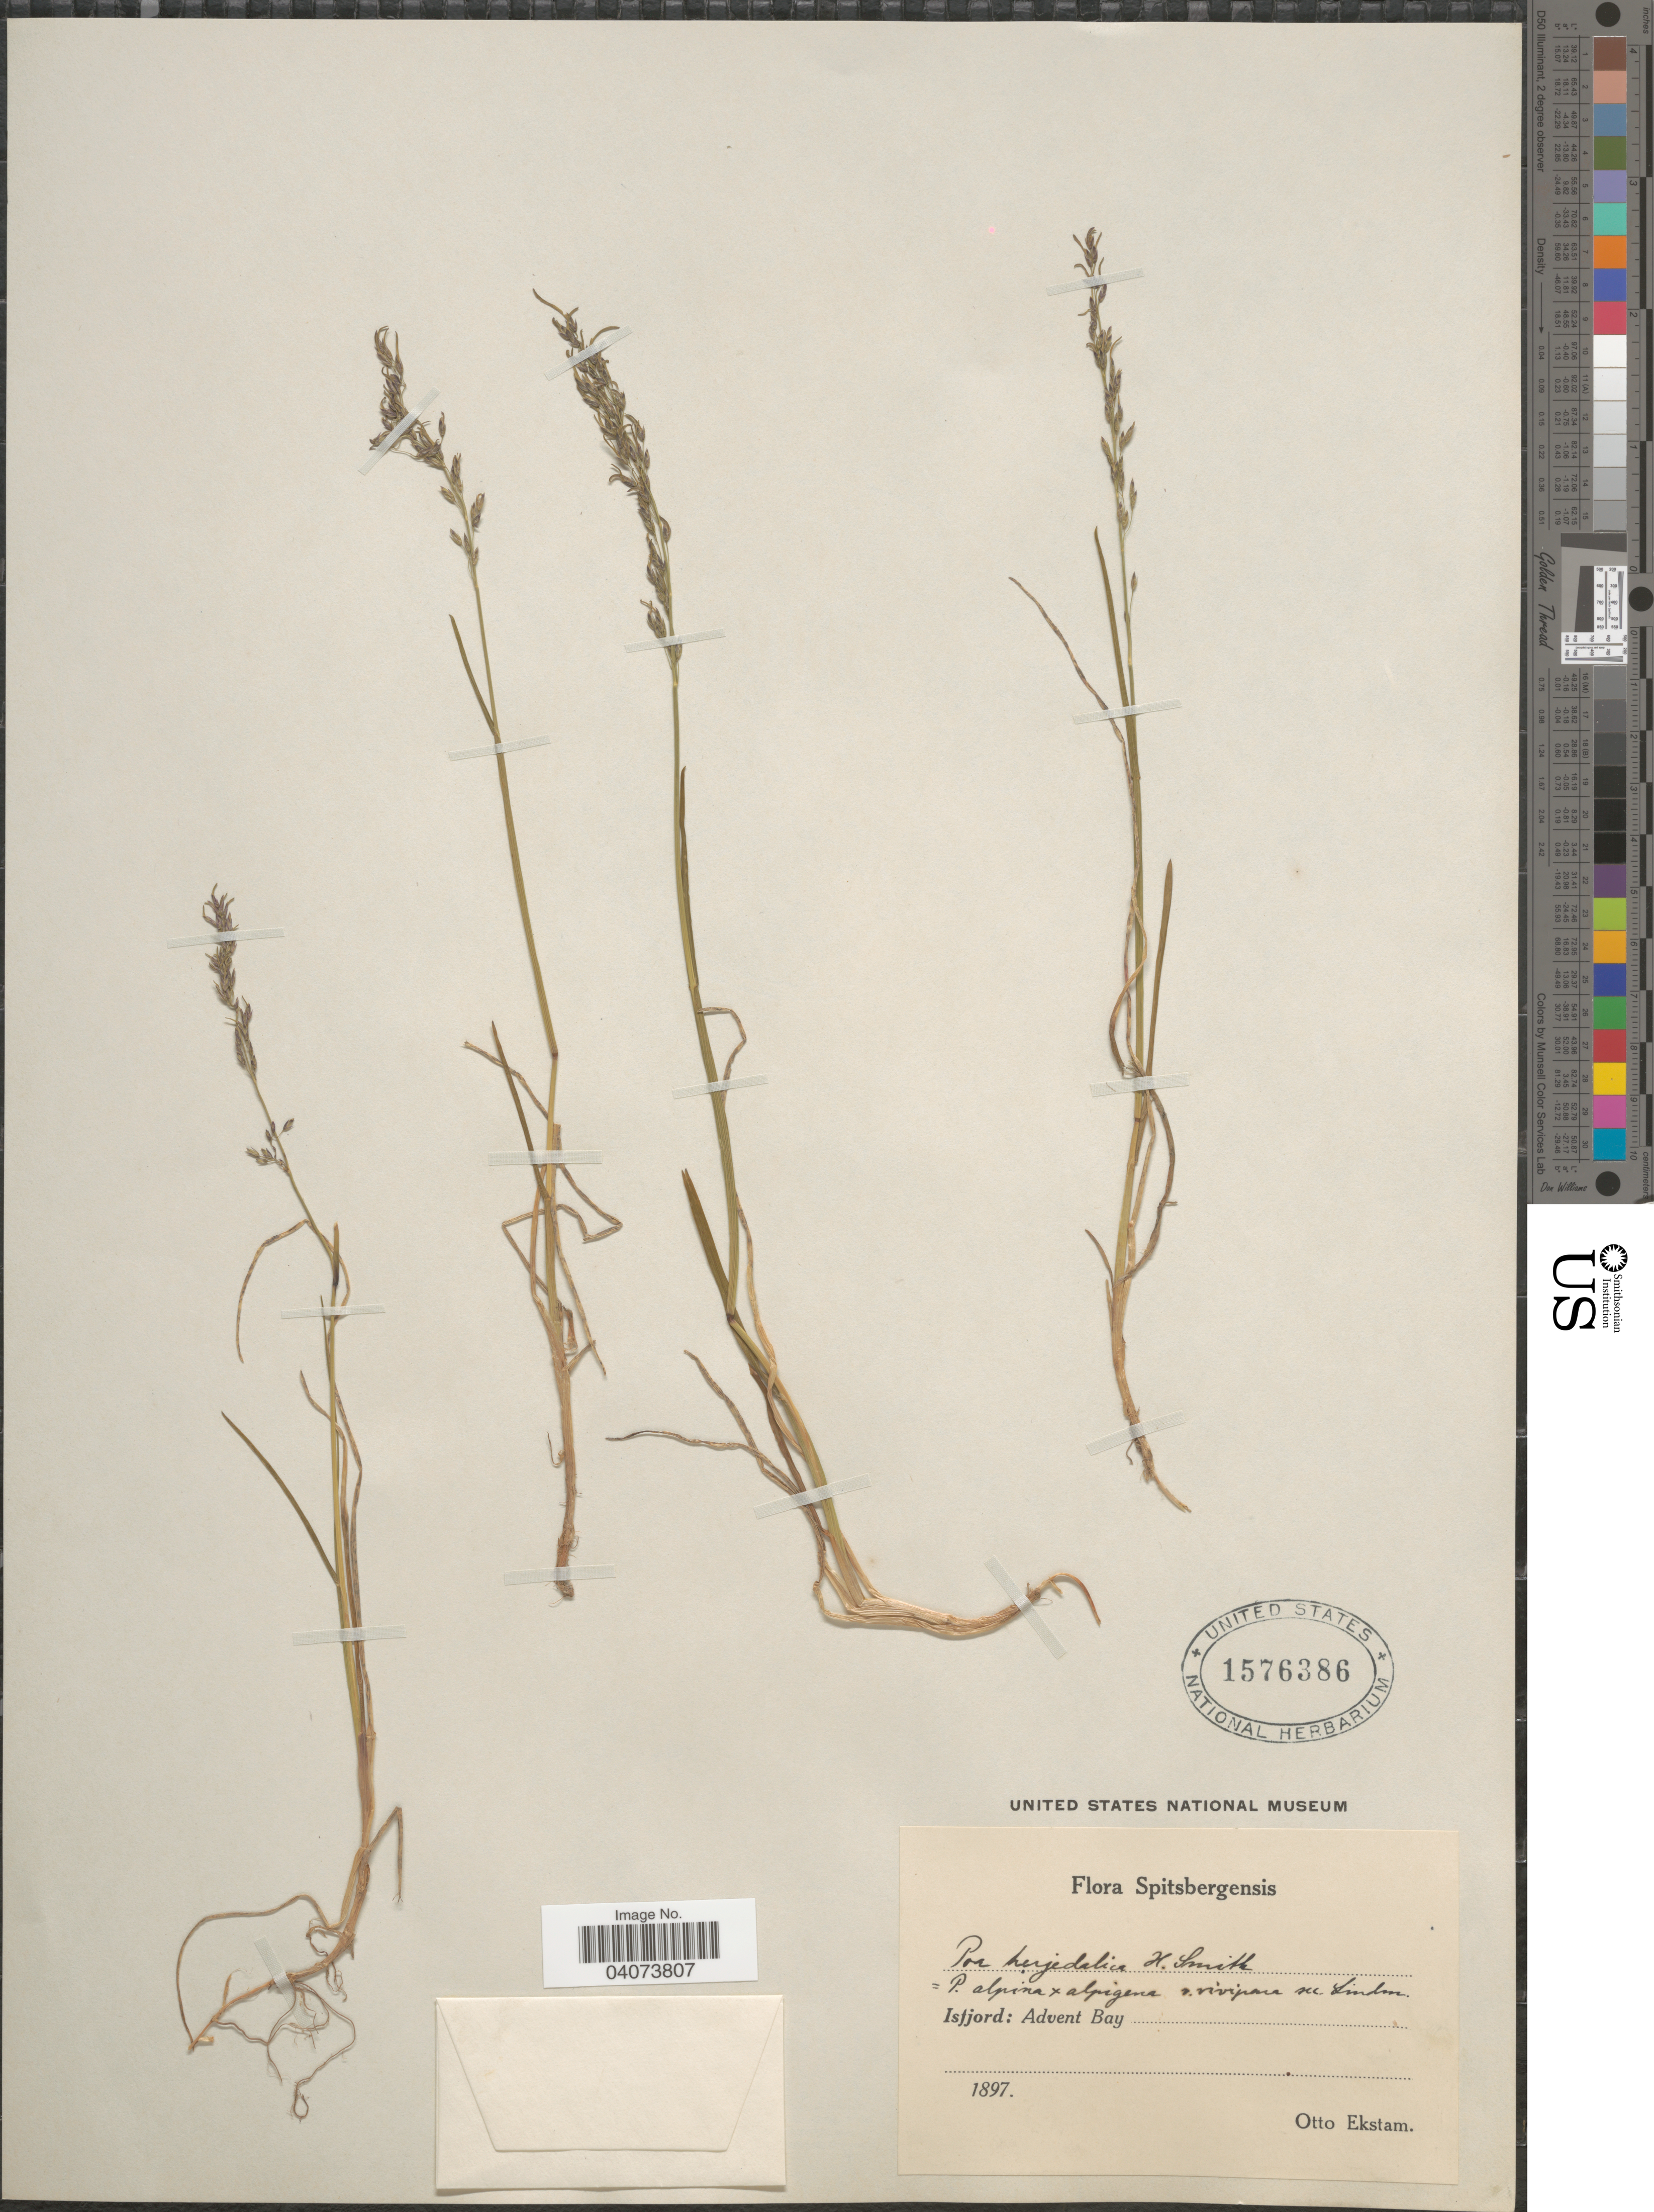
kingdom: Plantae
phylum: Tracheophyta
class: Liliopsida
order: Poales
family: Poaceae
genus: Poa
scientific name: Poa pratensis subsp. alpigena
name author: (Lindm.) Hiitonen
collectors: O. Ekstam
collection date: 1897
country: Norway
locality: Spitsbergensis. Isfjord: Advent Bay.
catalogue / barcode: US 1576386